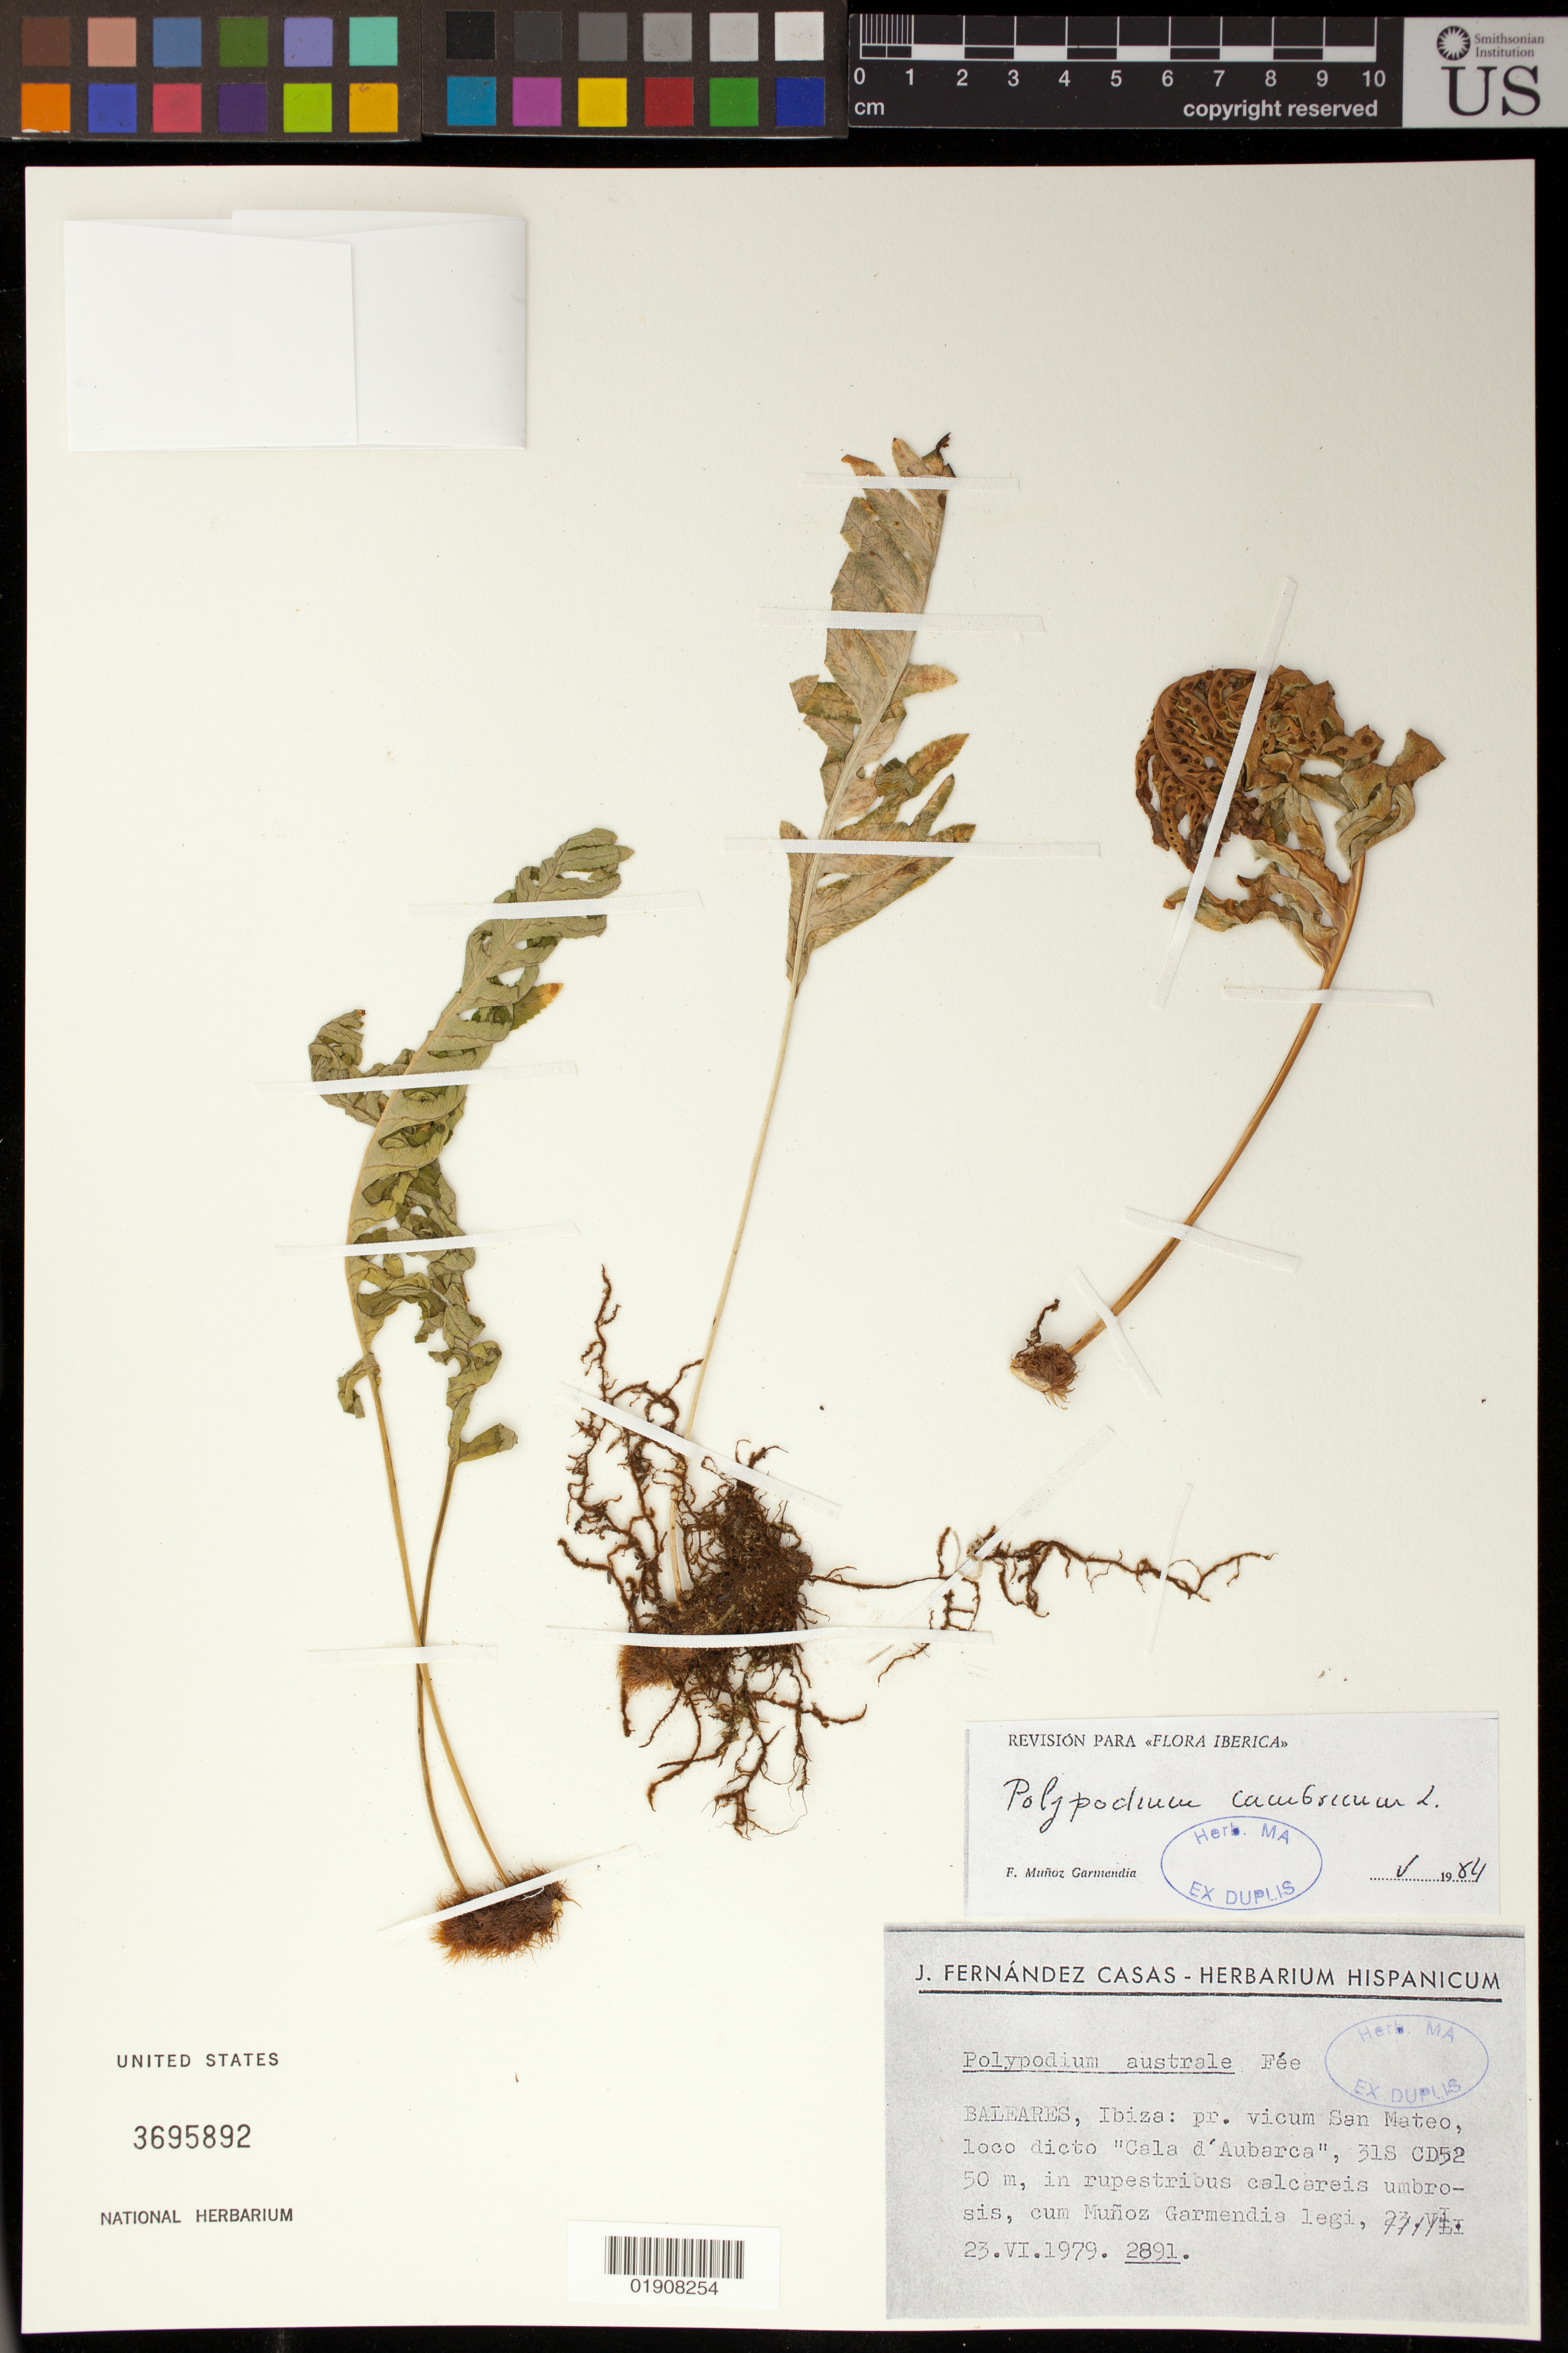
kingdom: Plantae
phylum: Tracheophyta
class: Polypodiopsida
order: Polypodiales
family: Polypodiaceae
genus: Polypodium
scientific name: Polypodium cambricum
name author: L.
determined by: Muñoz Garmendia, J. F.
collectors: F. Muñoz Garmendia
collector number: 2891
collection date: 1979-06-23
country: Spain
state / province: Islas Baleares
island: Ibiza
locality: Ibiza: pr. vicum San Mateo, loco dicto "Cala d'Aubarca", 31S CD52.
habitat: In rupestribus calcareis umbrosis.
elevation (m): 50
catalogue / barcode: US 3695892